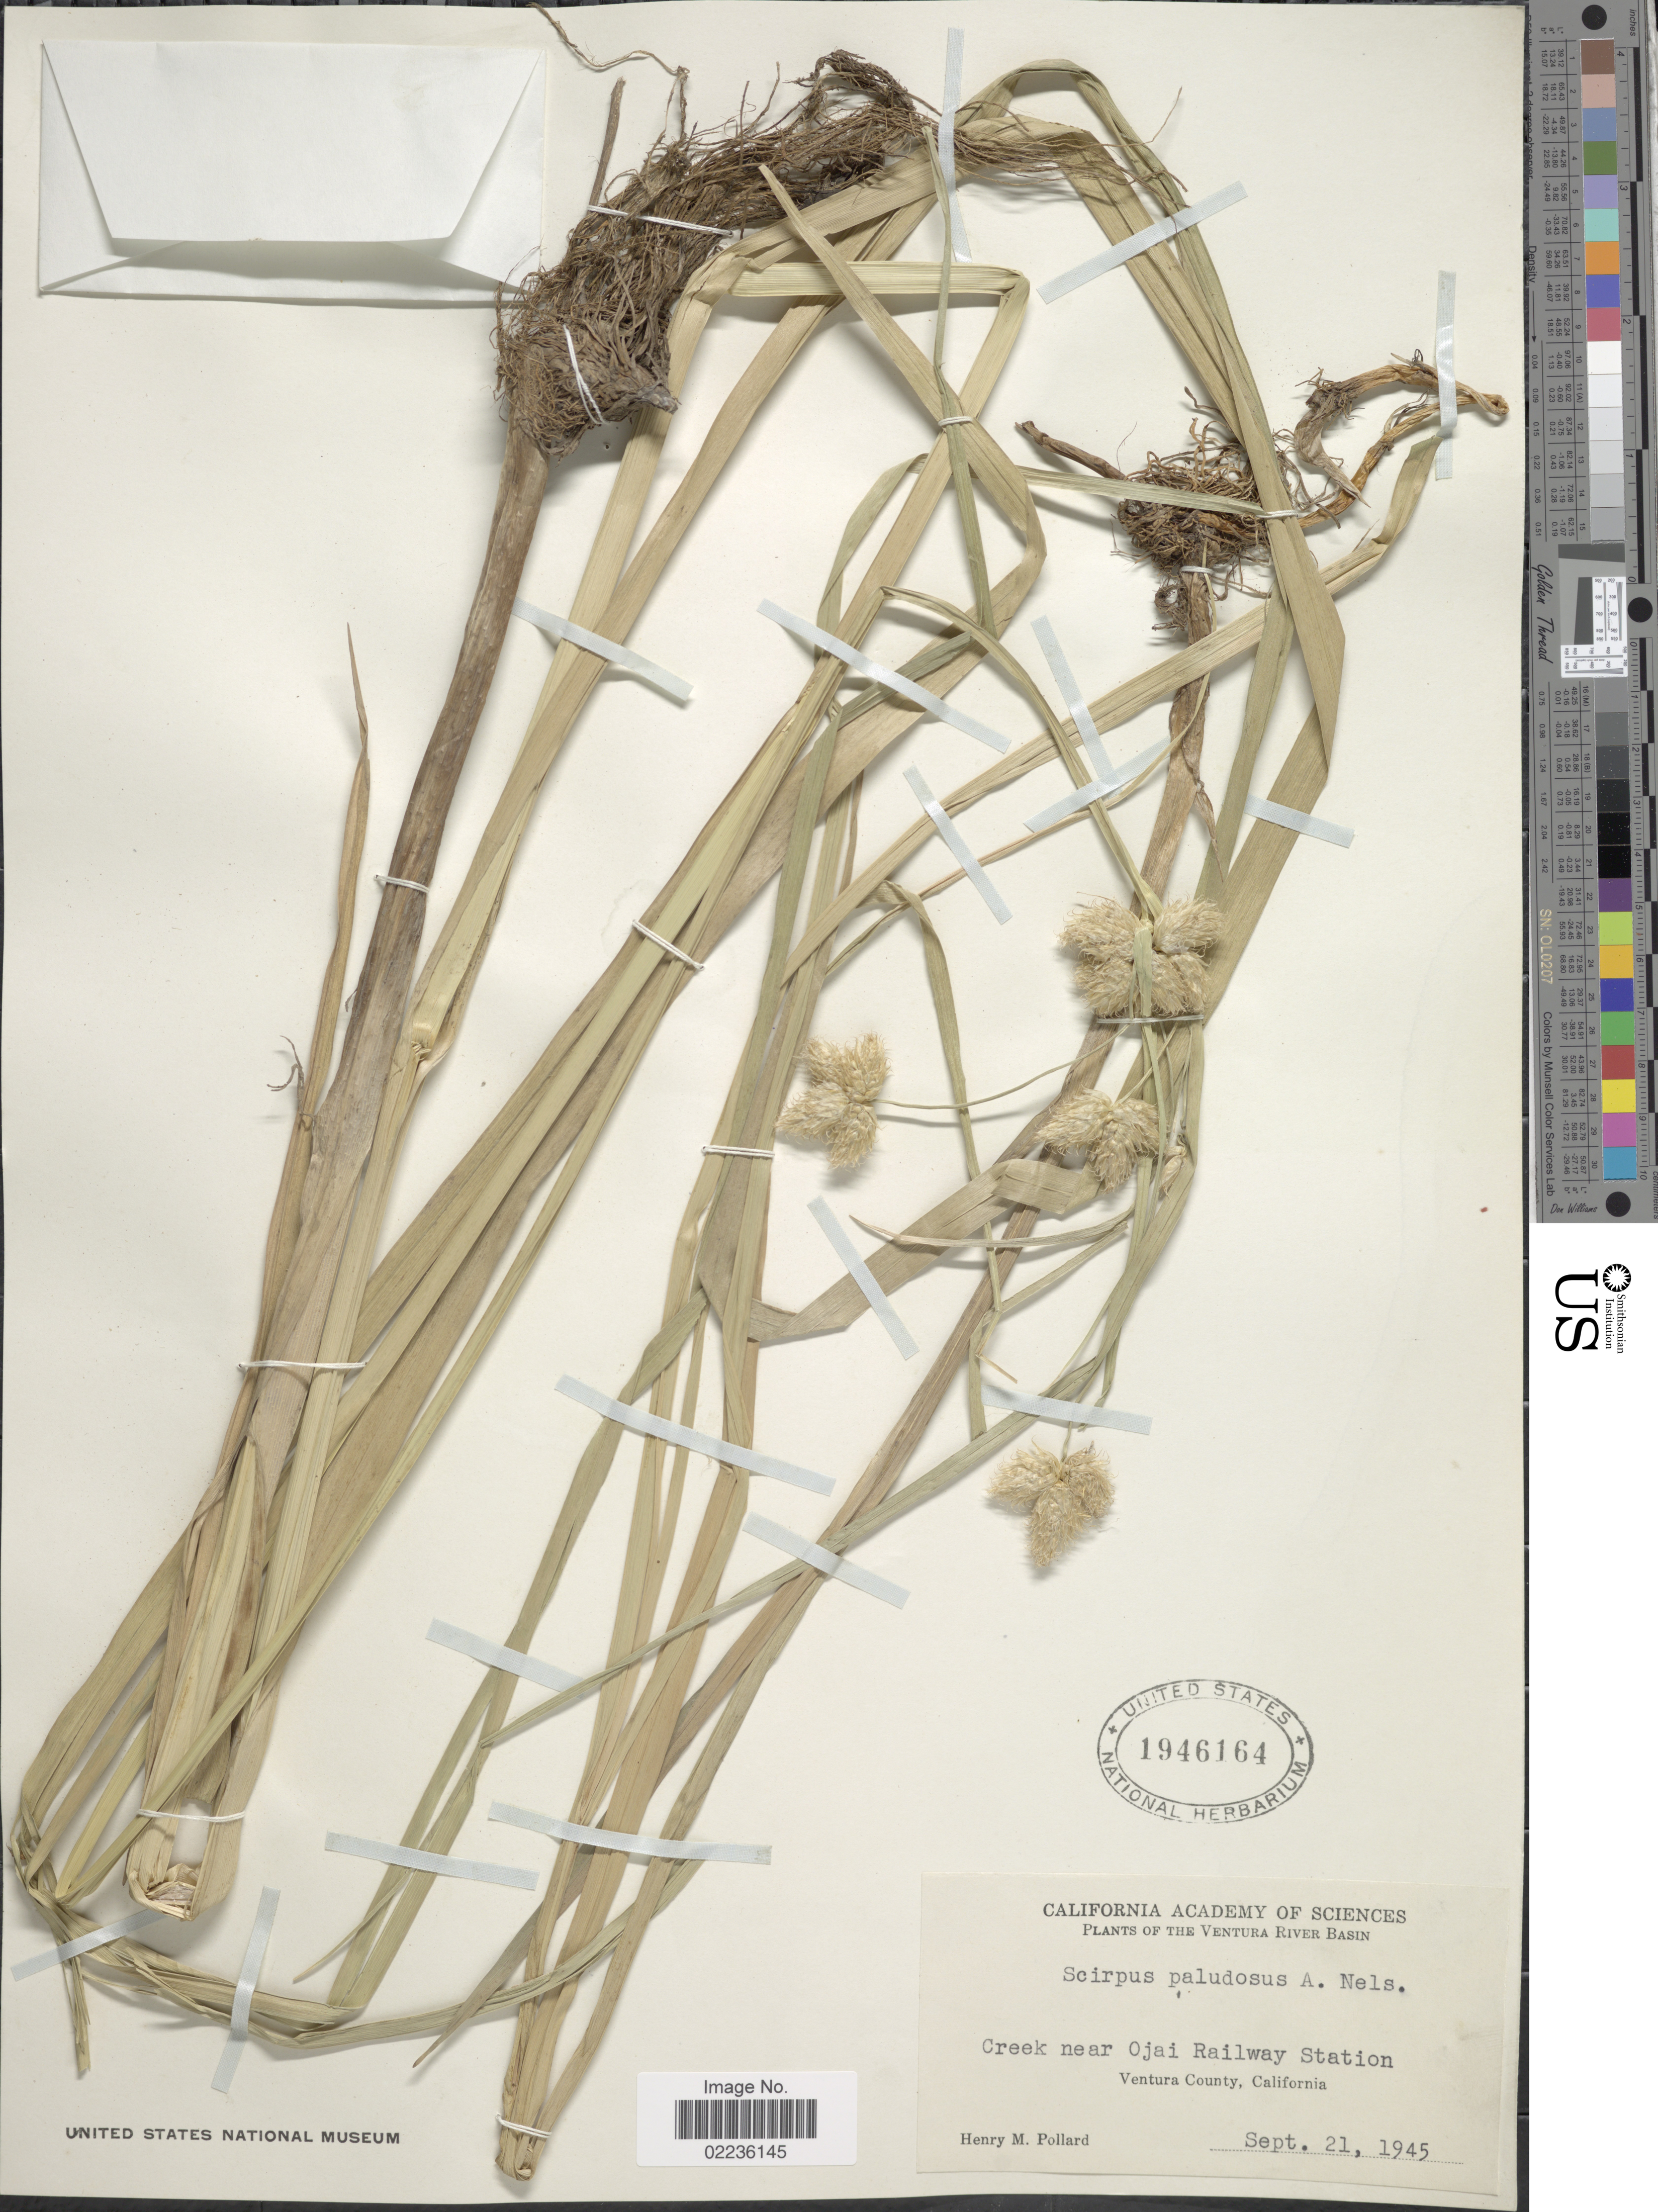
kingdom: Plantae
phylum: Tracheophyta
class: Liliopsida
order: Poales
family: Cyperaceae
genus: Bolboschoenus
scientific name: Bolboschoenus maritimus subsp. paludosus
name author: (A. Nelson) T. Koyama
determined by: Strong, M. T., (US), Smithsonian Institution - National Museum of Natural History (UNITED STATES)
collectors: H. M. Pollard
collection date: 1945-09-21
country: United States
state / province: California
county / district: Ventura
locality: Ventura River Basin. Creek near Ojai Railway Station. Ventura County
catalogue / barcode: US 1946164